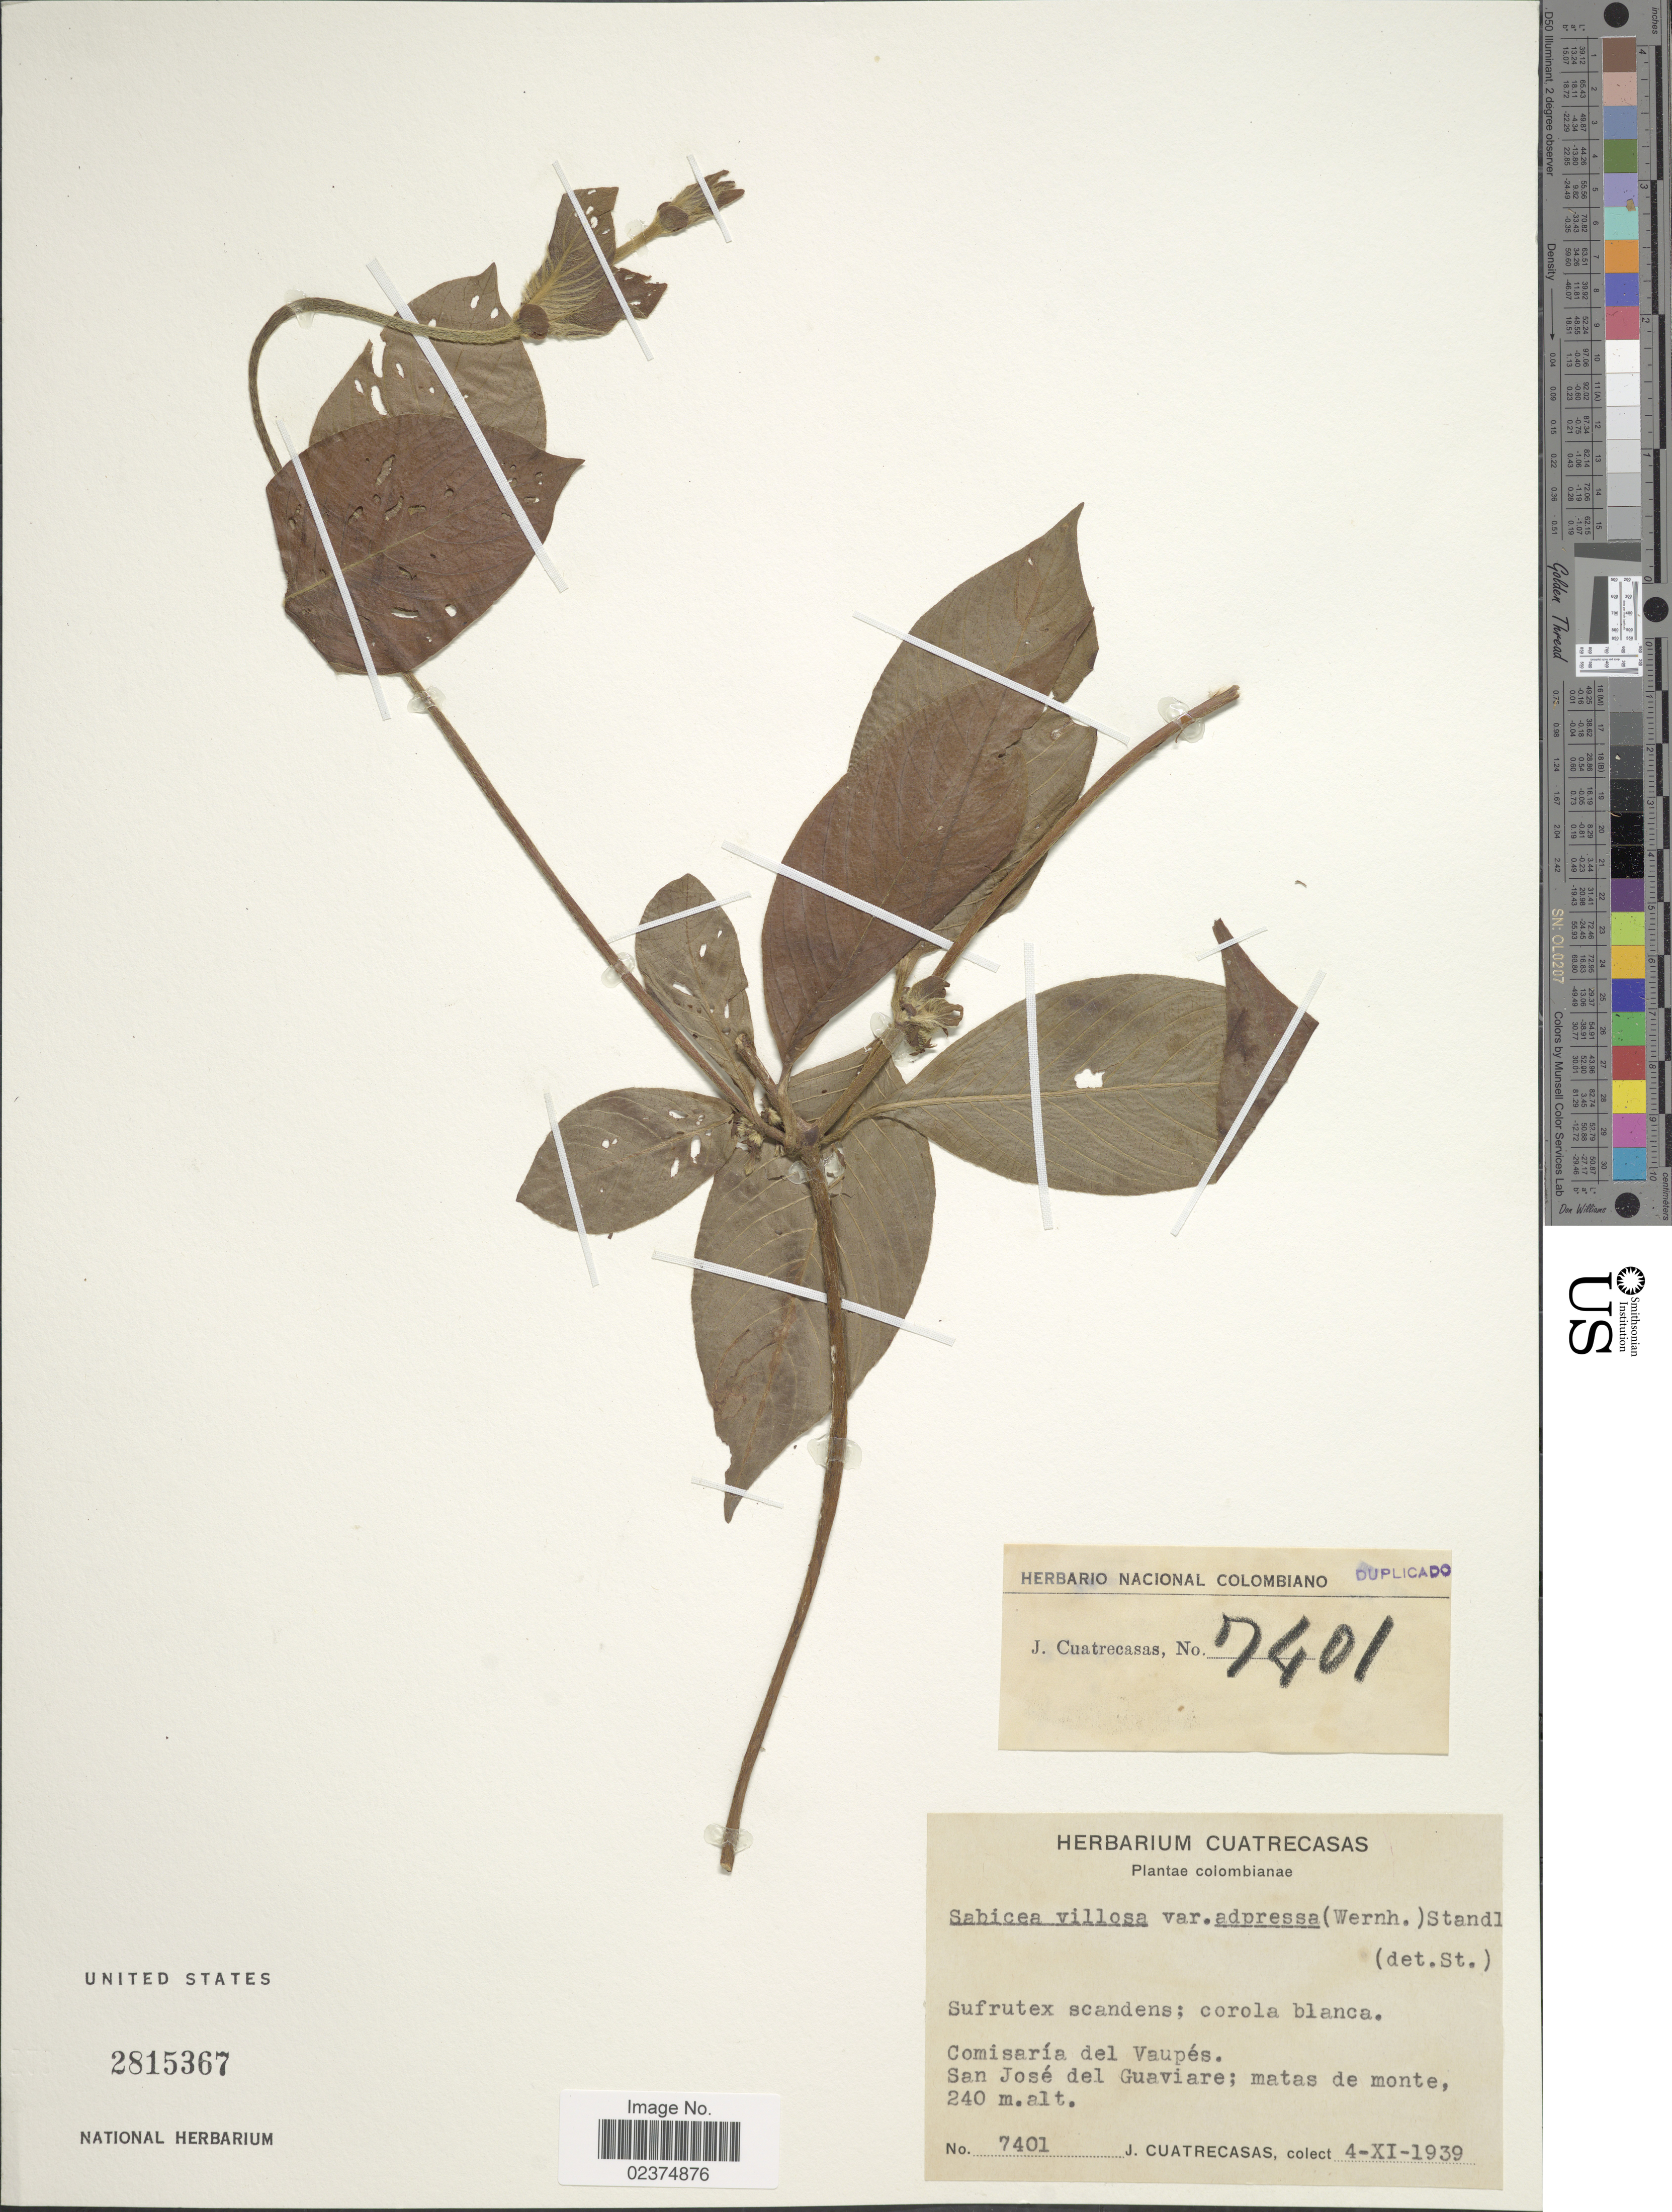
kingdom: Plantae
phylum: Tracheophyta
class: Magnoliopsida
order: Gentianales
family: Rubiaceae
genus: Sabicea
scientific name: Sabicea villosa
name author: Willd. ex Roem. & Schult.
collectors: J. Cuatrecasas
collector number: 7401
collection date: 1939-11-04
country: Colombia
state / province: Vaupés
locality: Comisaria del Vaupes. San Jose Guaviare; matas de monte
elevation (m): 240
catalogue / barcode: US 2815367